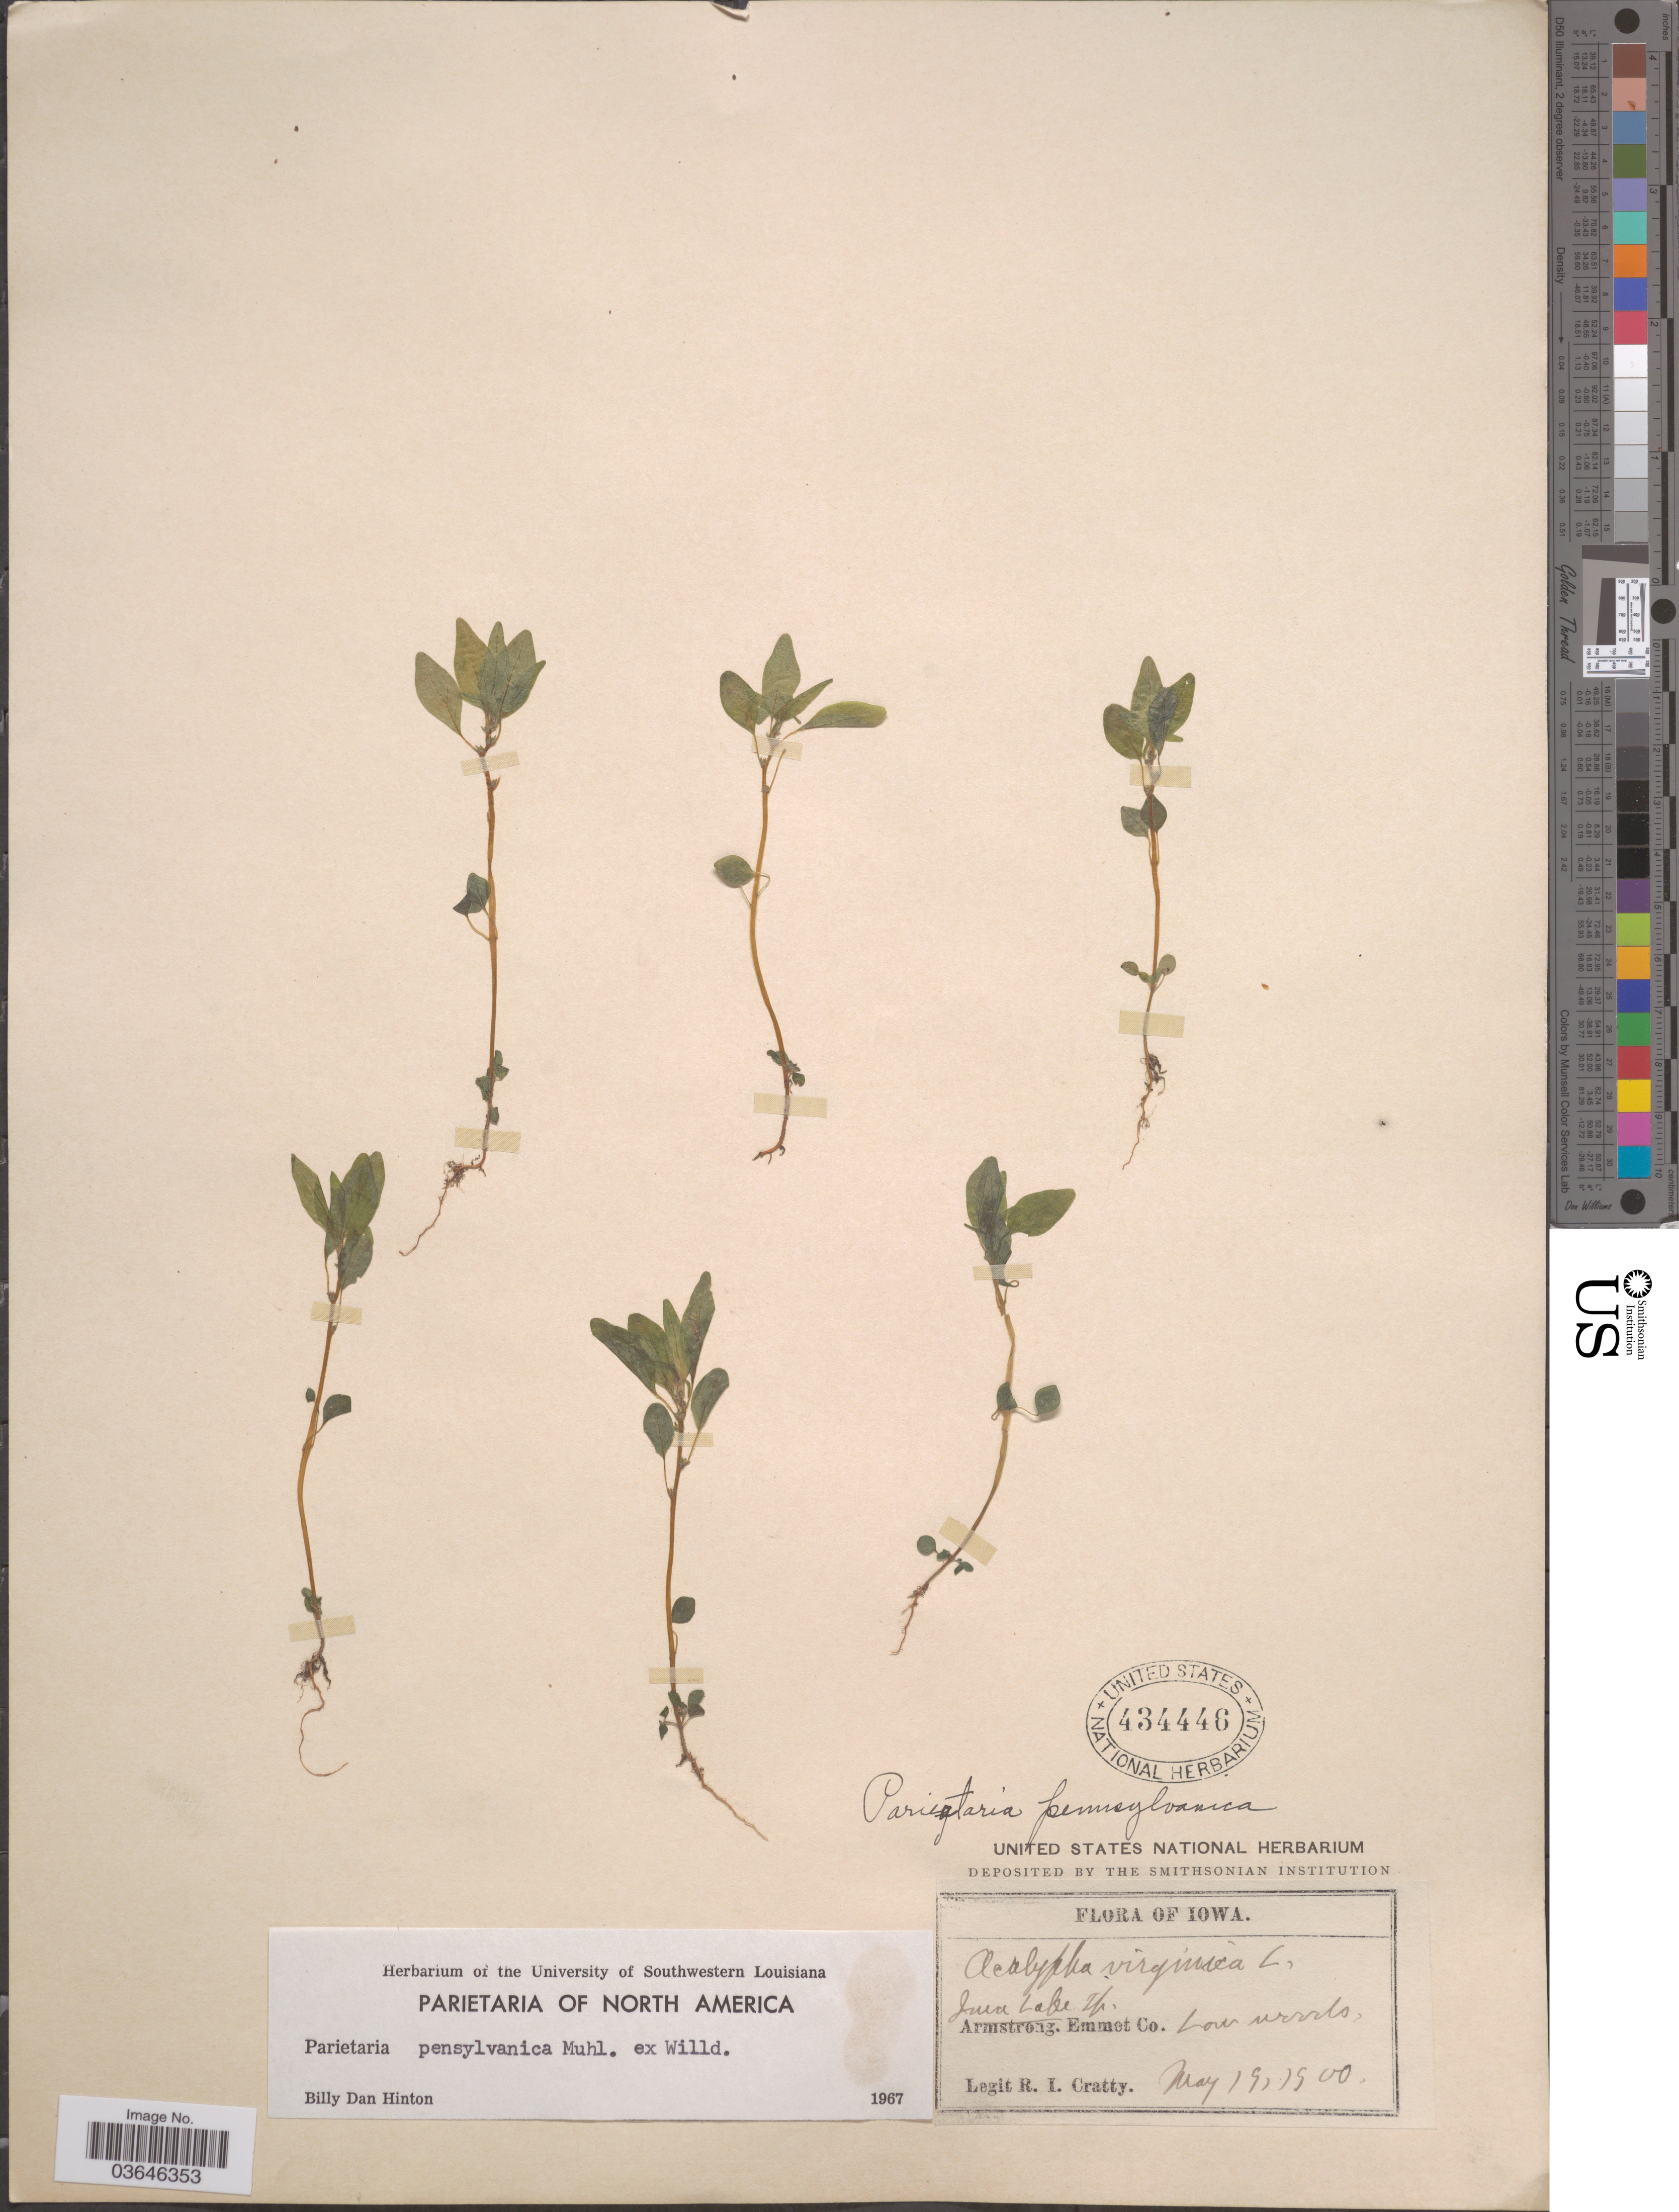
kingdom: Plantae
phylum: Tracheophyta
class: Magnoliopsida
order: Rosales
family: Urticaceae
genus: Parietaria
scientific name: Parietaria pensylvanica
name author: Muhl. ex Willd.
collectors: R. Cratty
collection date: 1900-05-19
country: United States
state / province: Iowa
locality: Iowa Lake Tp. Armstrong, Emmet Co.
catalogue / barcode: US 434446